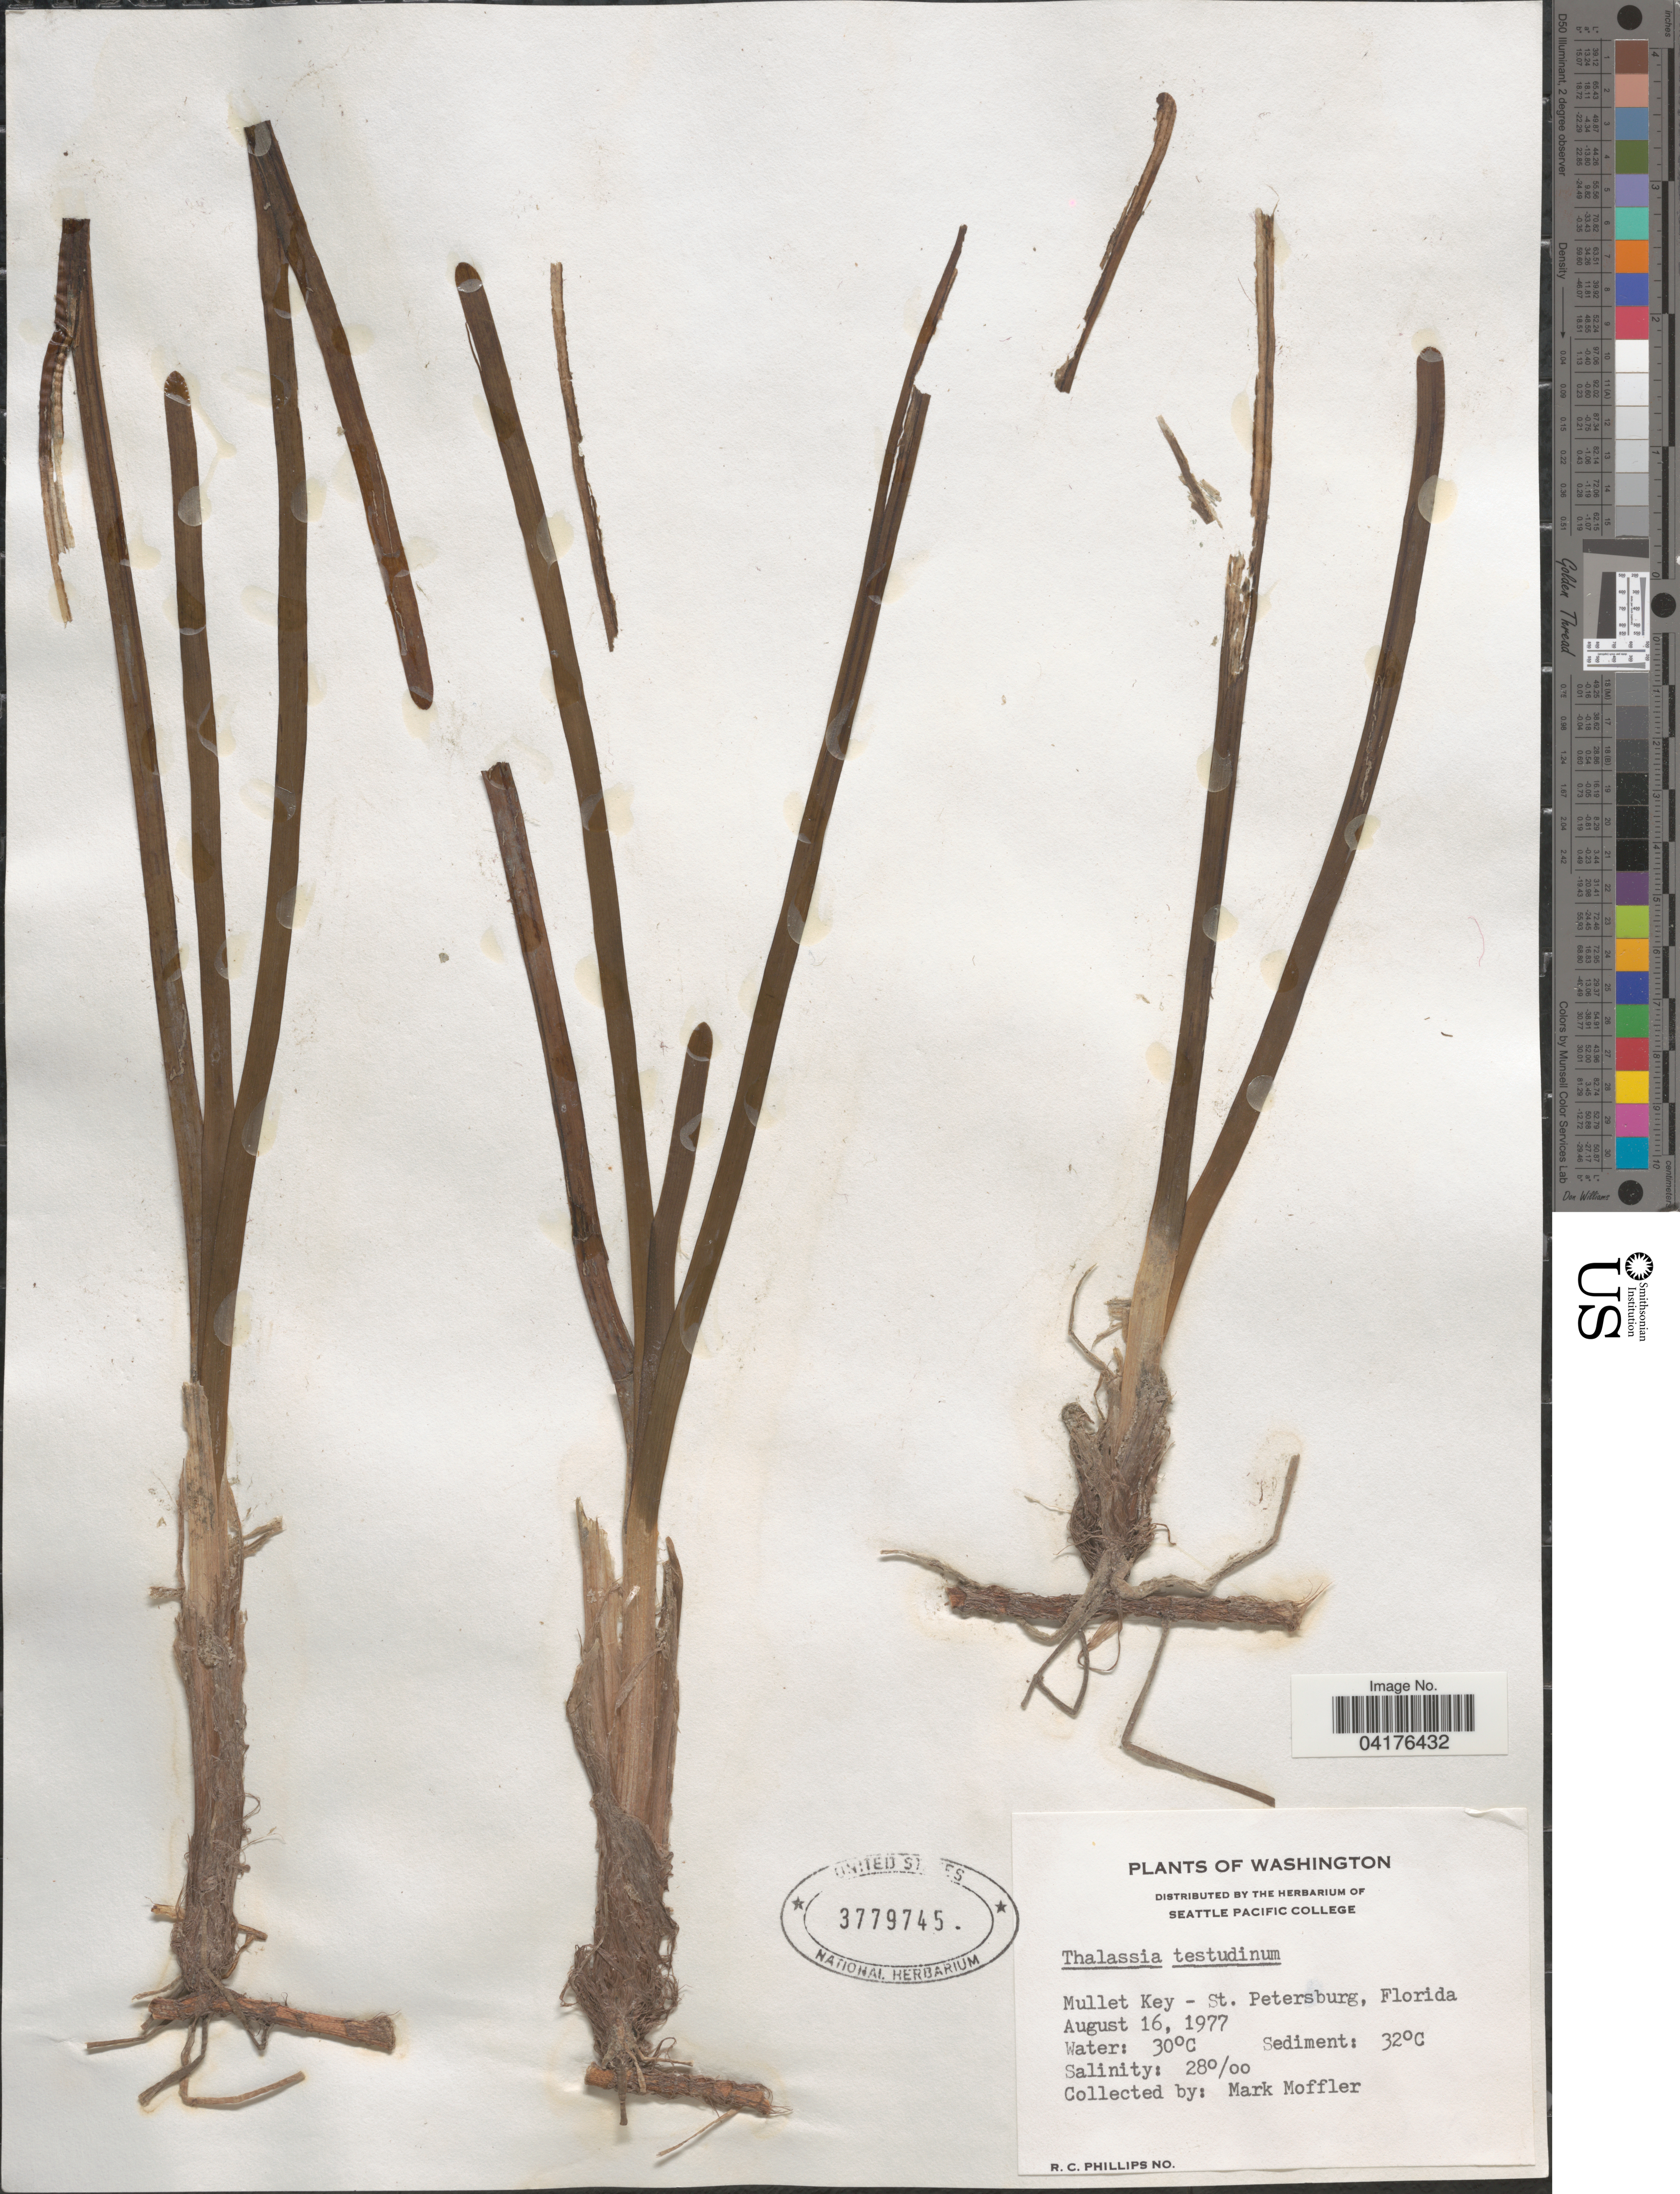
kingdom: Plantae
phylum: Tracheophyta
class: Liliopsida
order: Alismatales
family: Hydrocharitaceae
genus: Thalassia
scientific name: Thalassia testudinum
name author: Banks & Sol. ex K.D. Koenig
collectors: M. Moffler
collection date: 1977-08-16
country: United States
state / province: Florida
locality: Mullet Key -- St. Petersburg.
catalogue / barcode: US 3779745